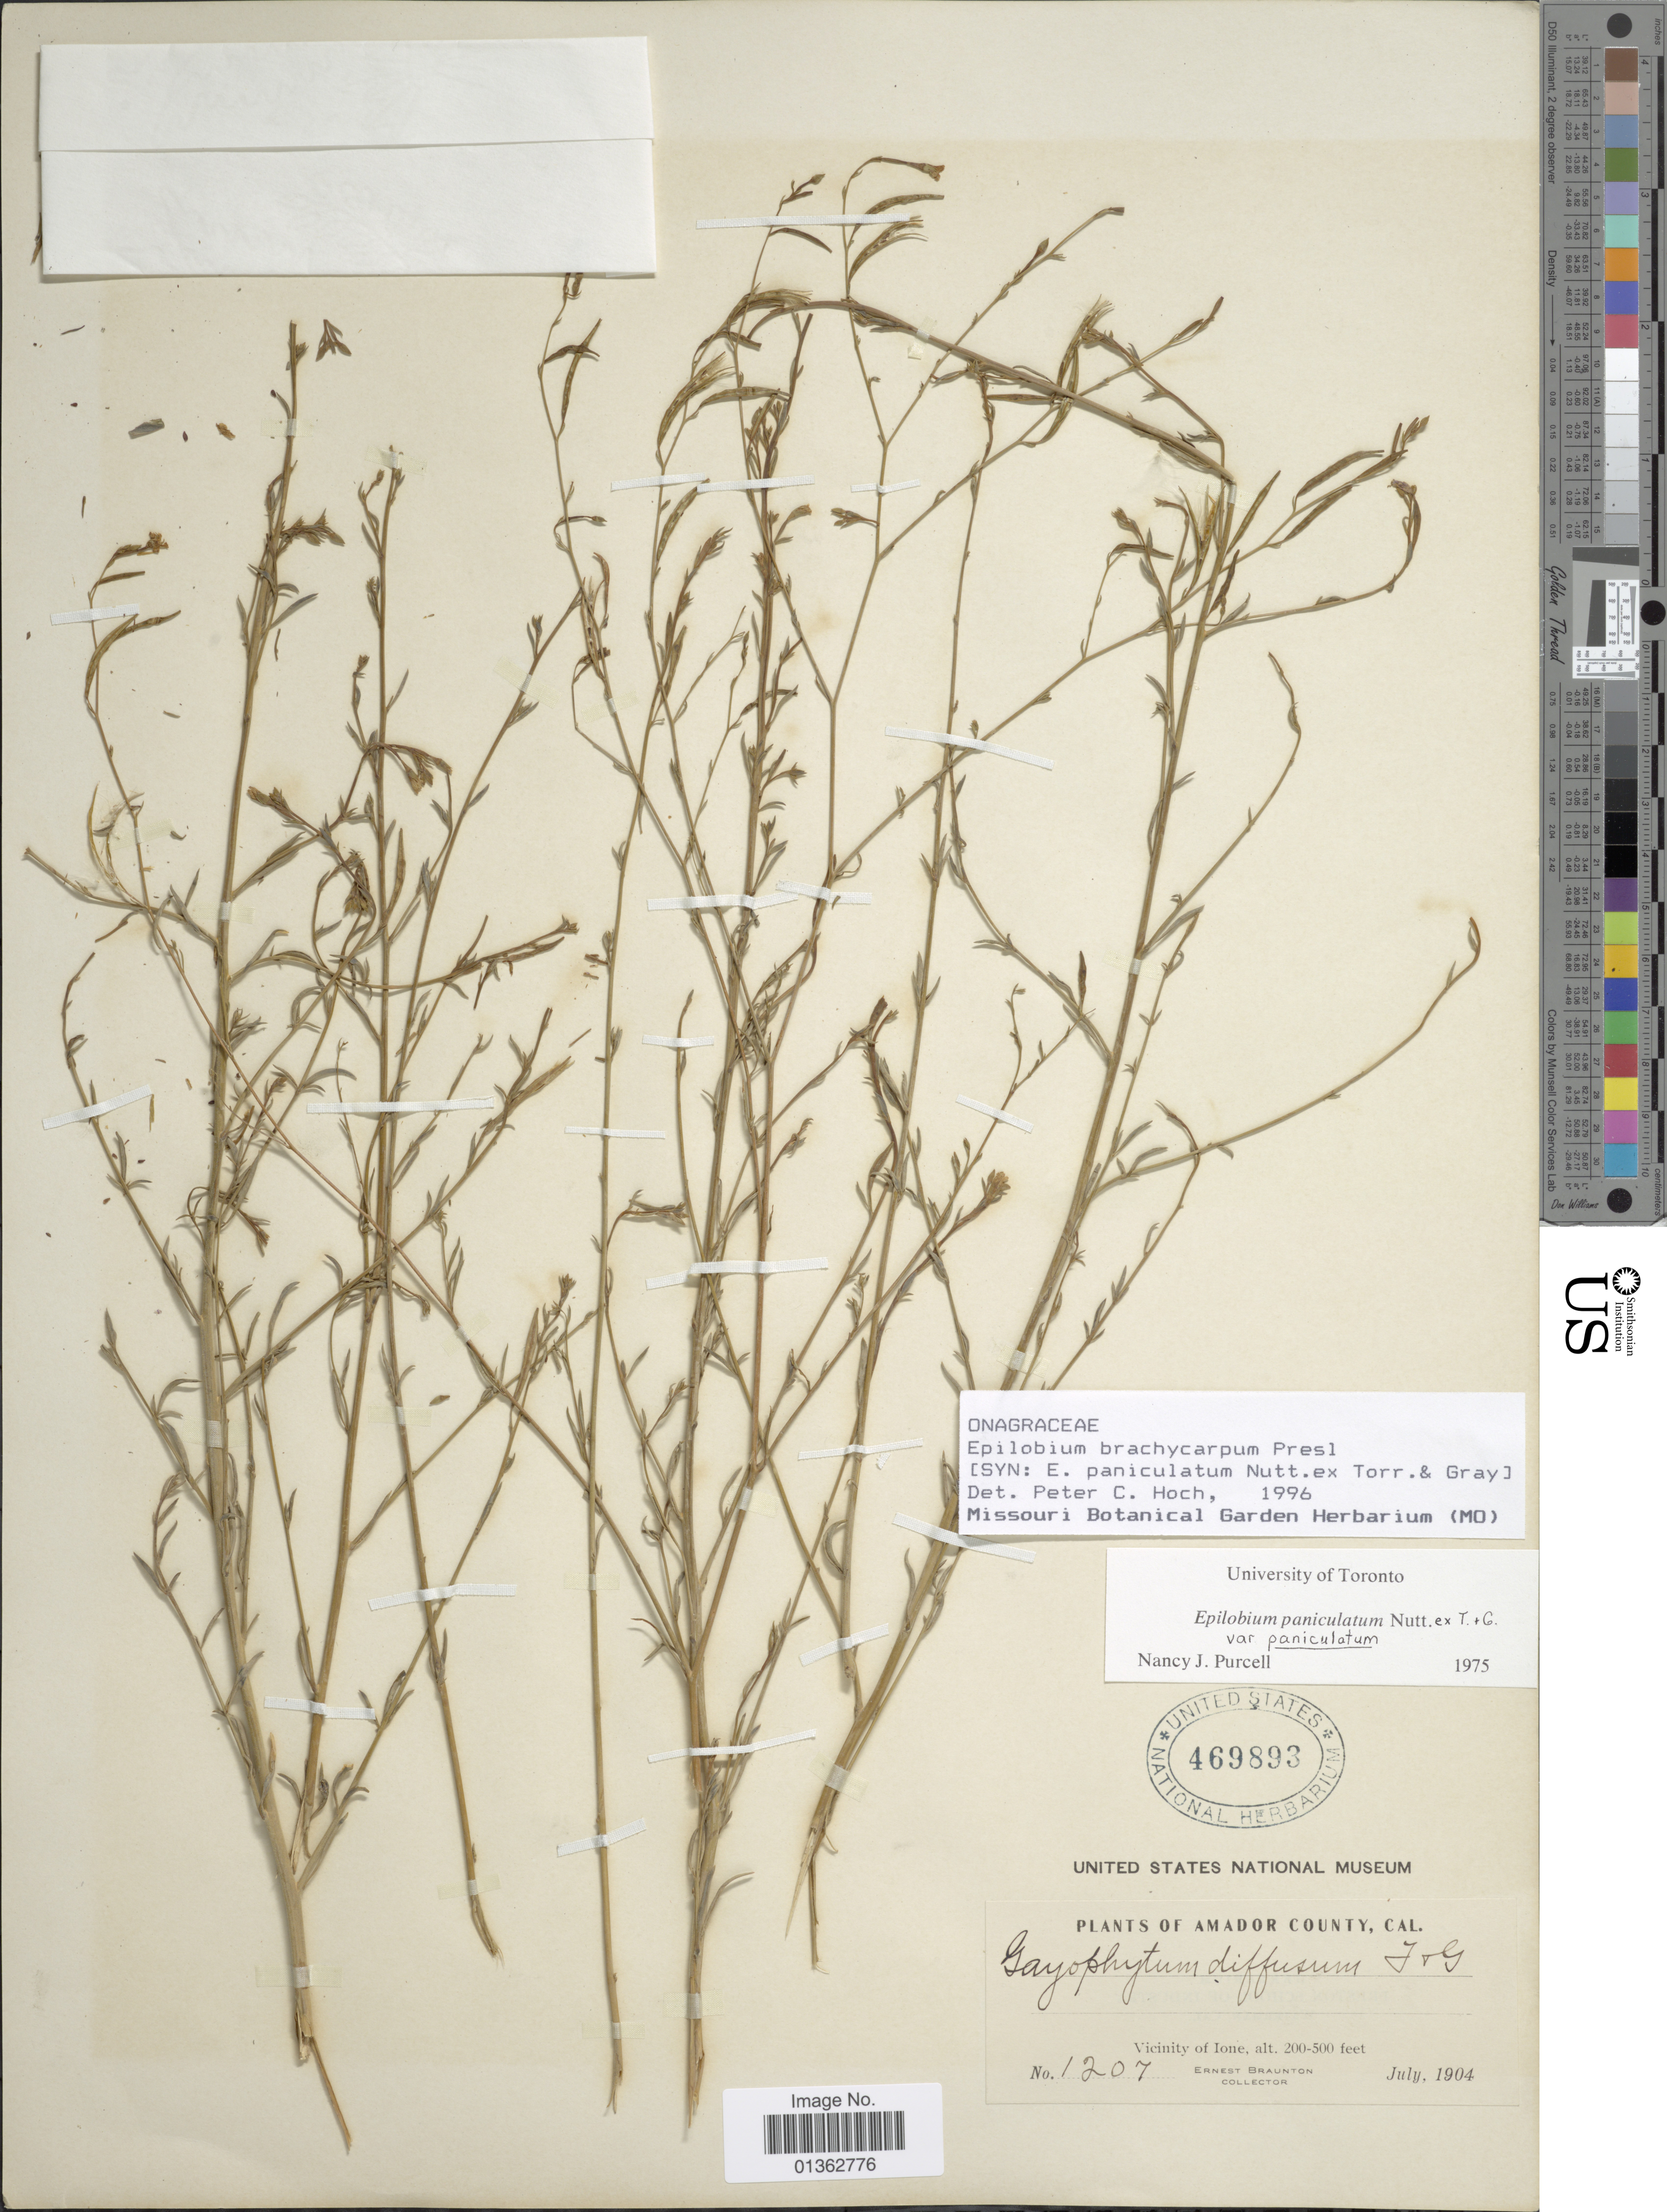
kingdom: Plantae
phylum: Tracheophyta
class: Magnoliopsida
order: Myrtales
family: Onagraceae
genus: Epilobium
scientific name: Epilobium brachycarpum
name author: C. Presl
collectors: E. Braunton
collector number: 1207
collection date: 1904-07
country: United States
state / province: California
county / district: Amador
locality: Amador County. Vicinity of Ione.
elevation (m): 61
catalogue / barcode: US 469893